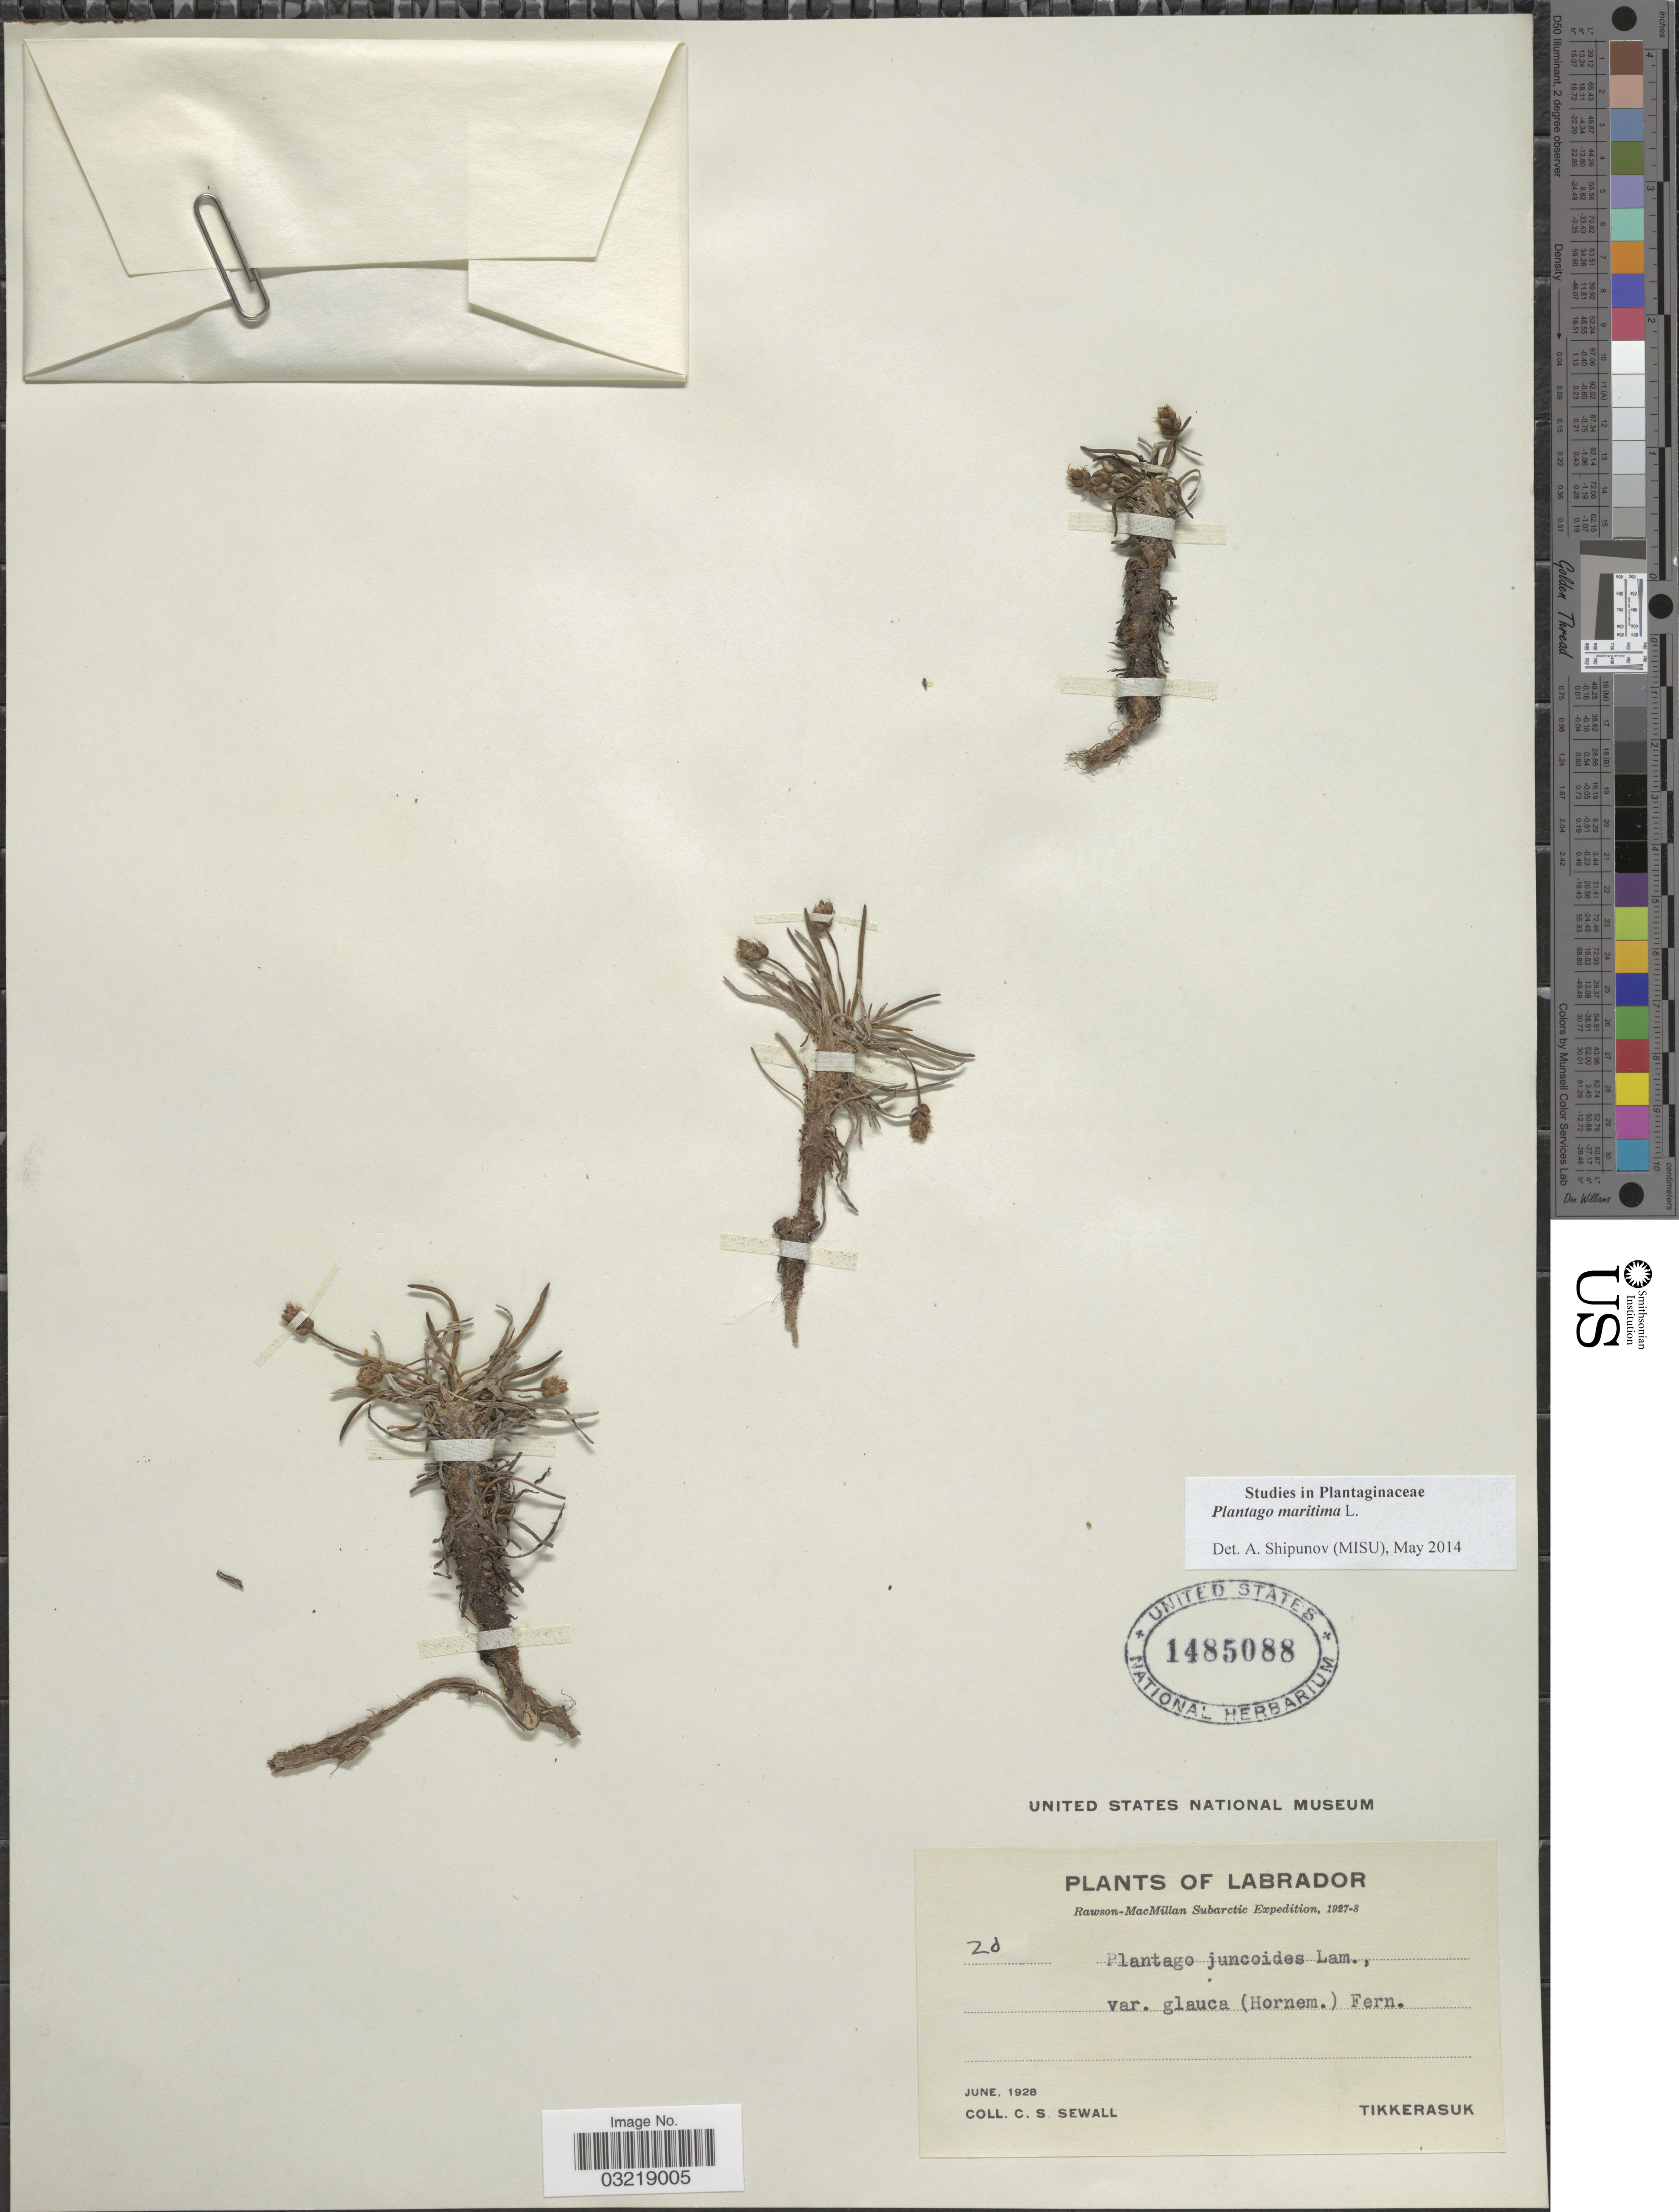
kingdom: Plantae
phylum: Tracheophyta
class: Magnoliopsida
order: Lamiales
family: Plantaginaceae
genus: Plantago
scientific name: Plantago maritima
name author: L.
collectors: C. Sewall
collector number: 20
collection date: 1928-06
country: Canada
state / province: Newfoundland and Labrador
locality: Labrador. Tikkerasuk.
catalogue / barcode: US 1485088